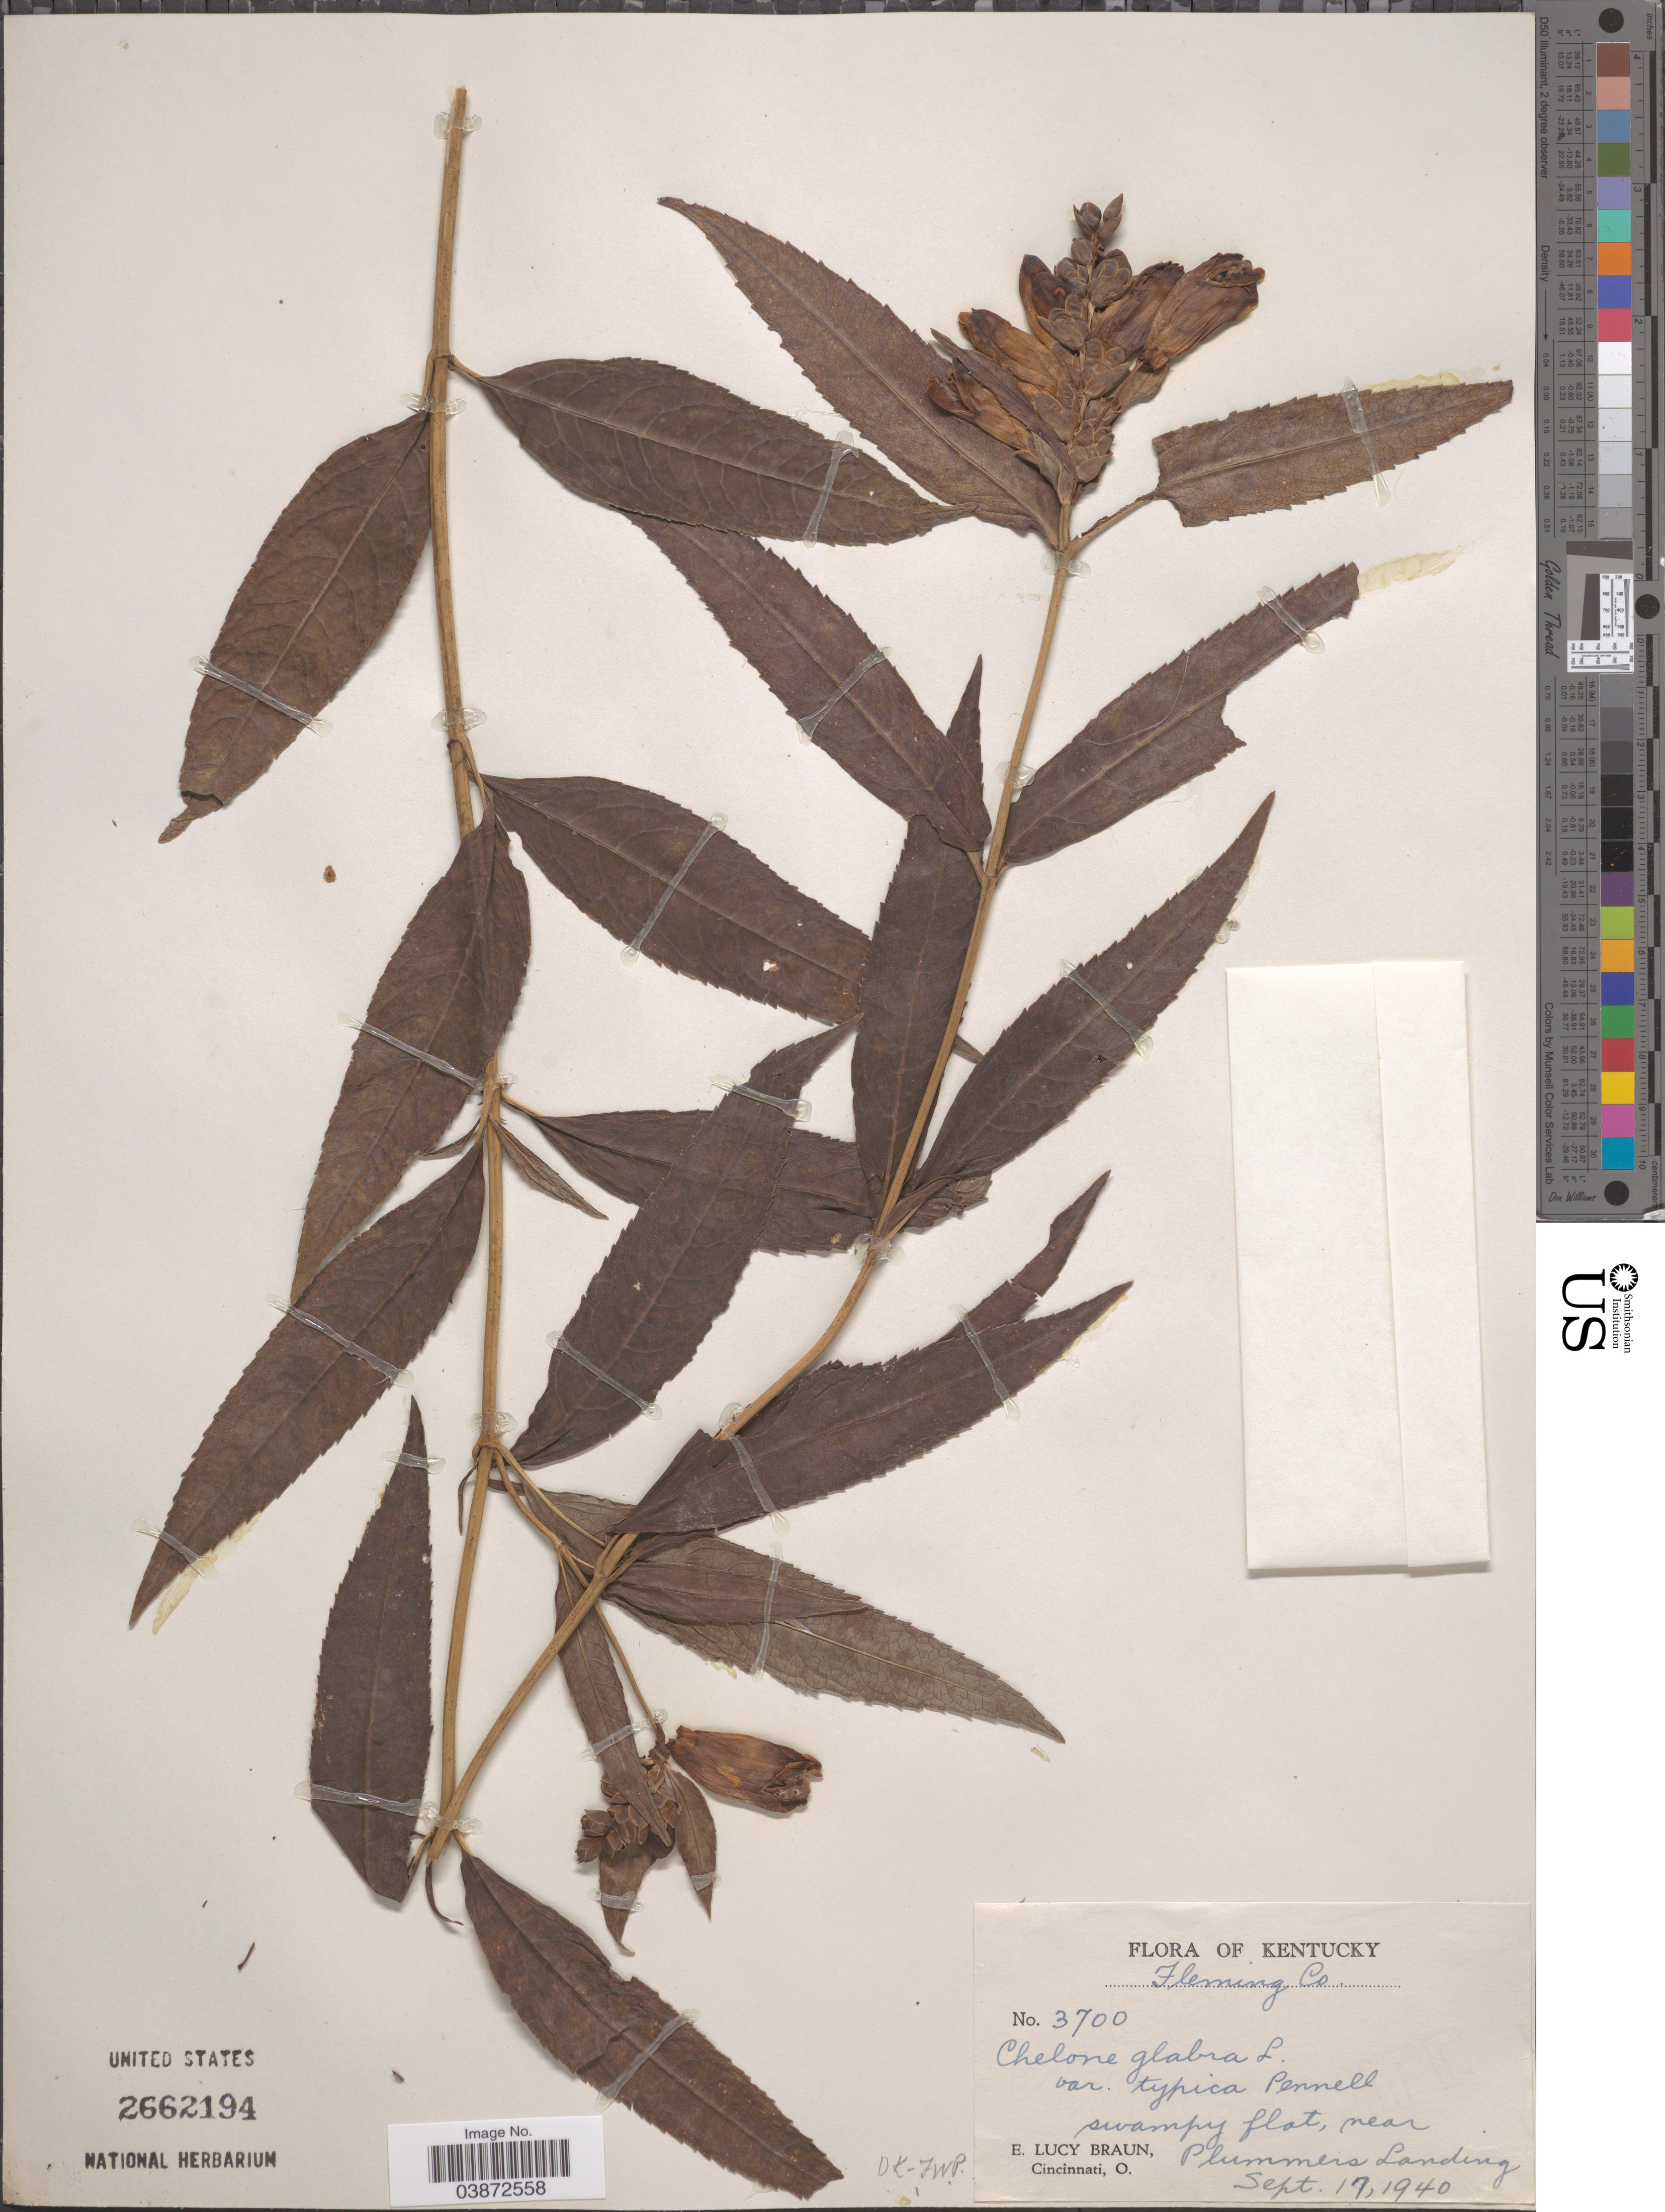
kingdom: Plantae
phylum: Tracheophyta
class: Magnoliopsida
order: Lamiales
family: Plantaginaceae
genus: Chelone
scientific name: Chelone glabra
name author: L.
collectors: E. L. Braun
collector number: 3700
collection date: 1940-09-17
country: United States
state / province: Kentucky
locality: Fleming Co. Near Plummers Landing.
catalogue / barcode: US 2662194